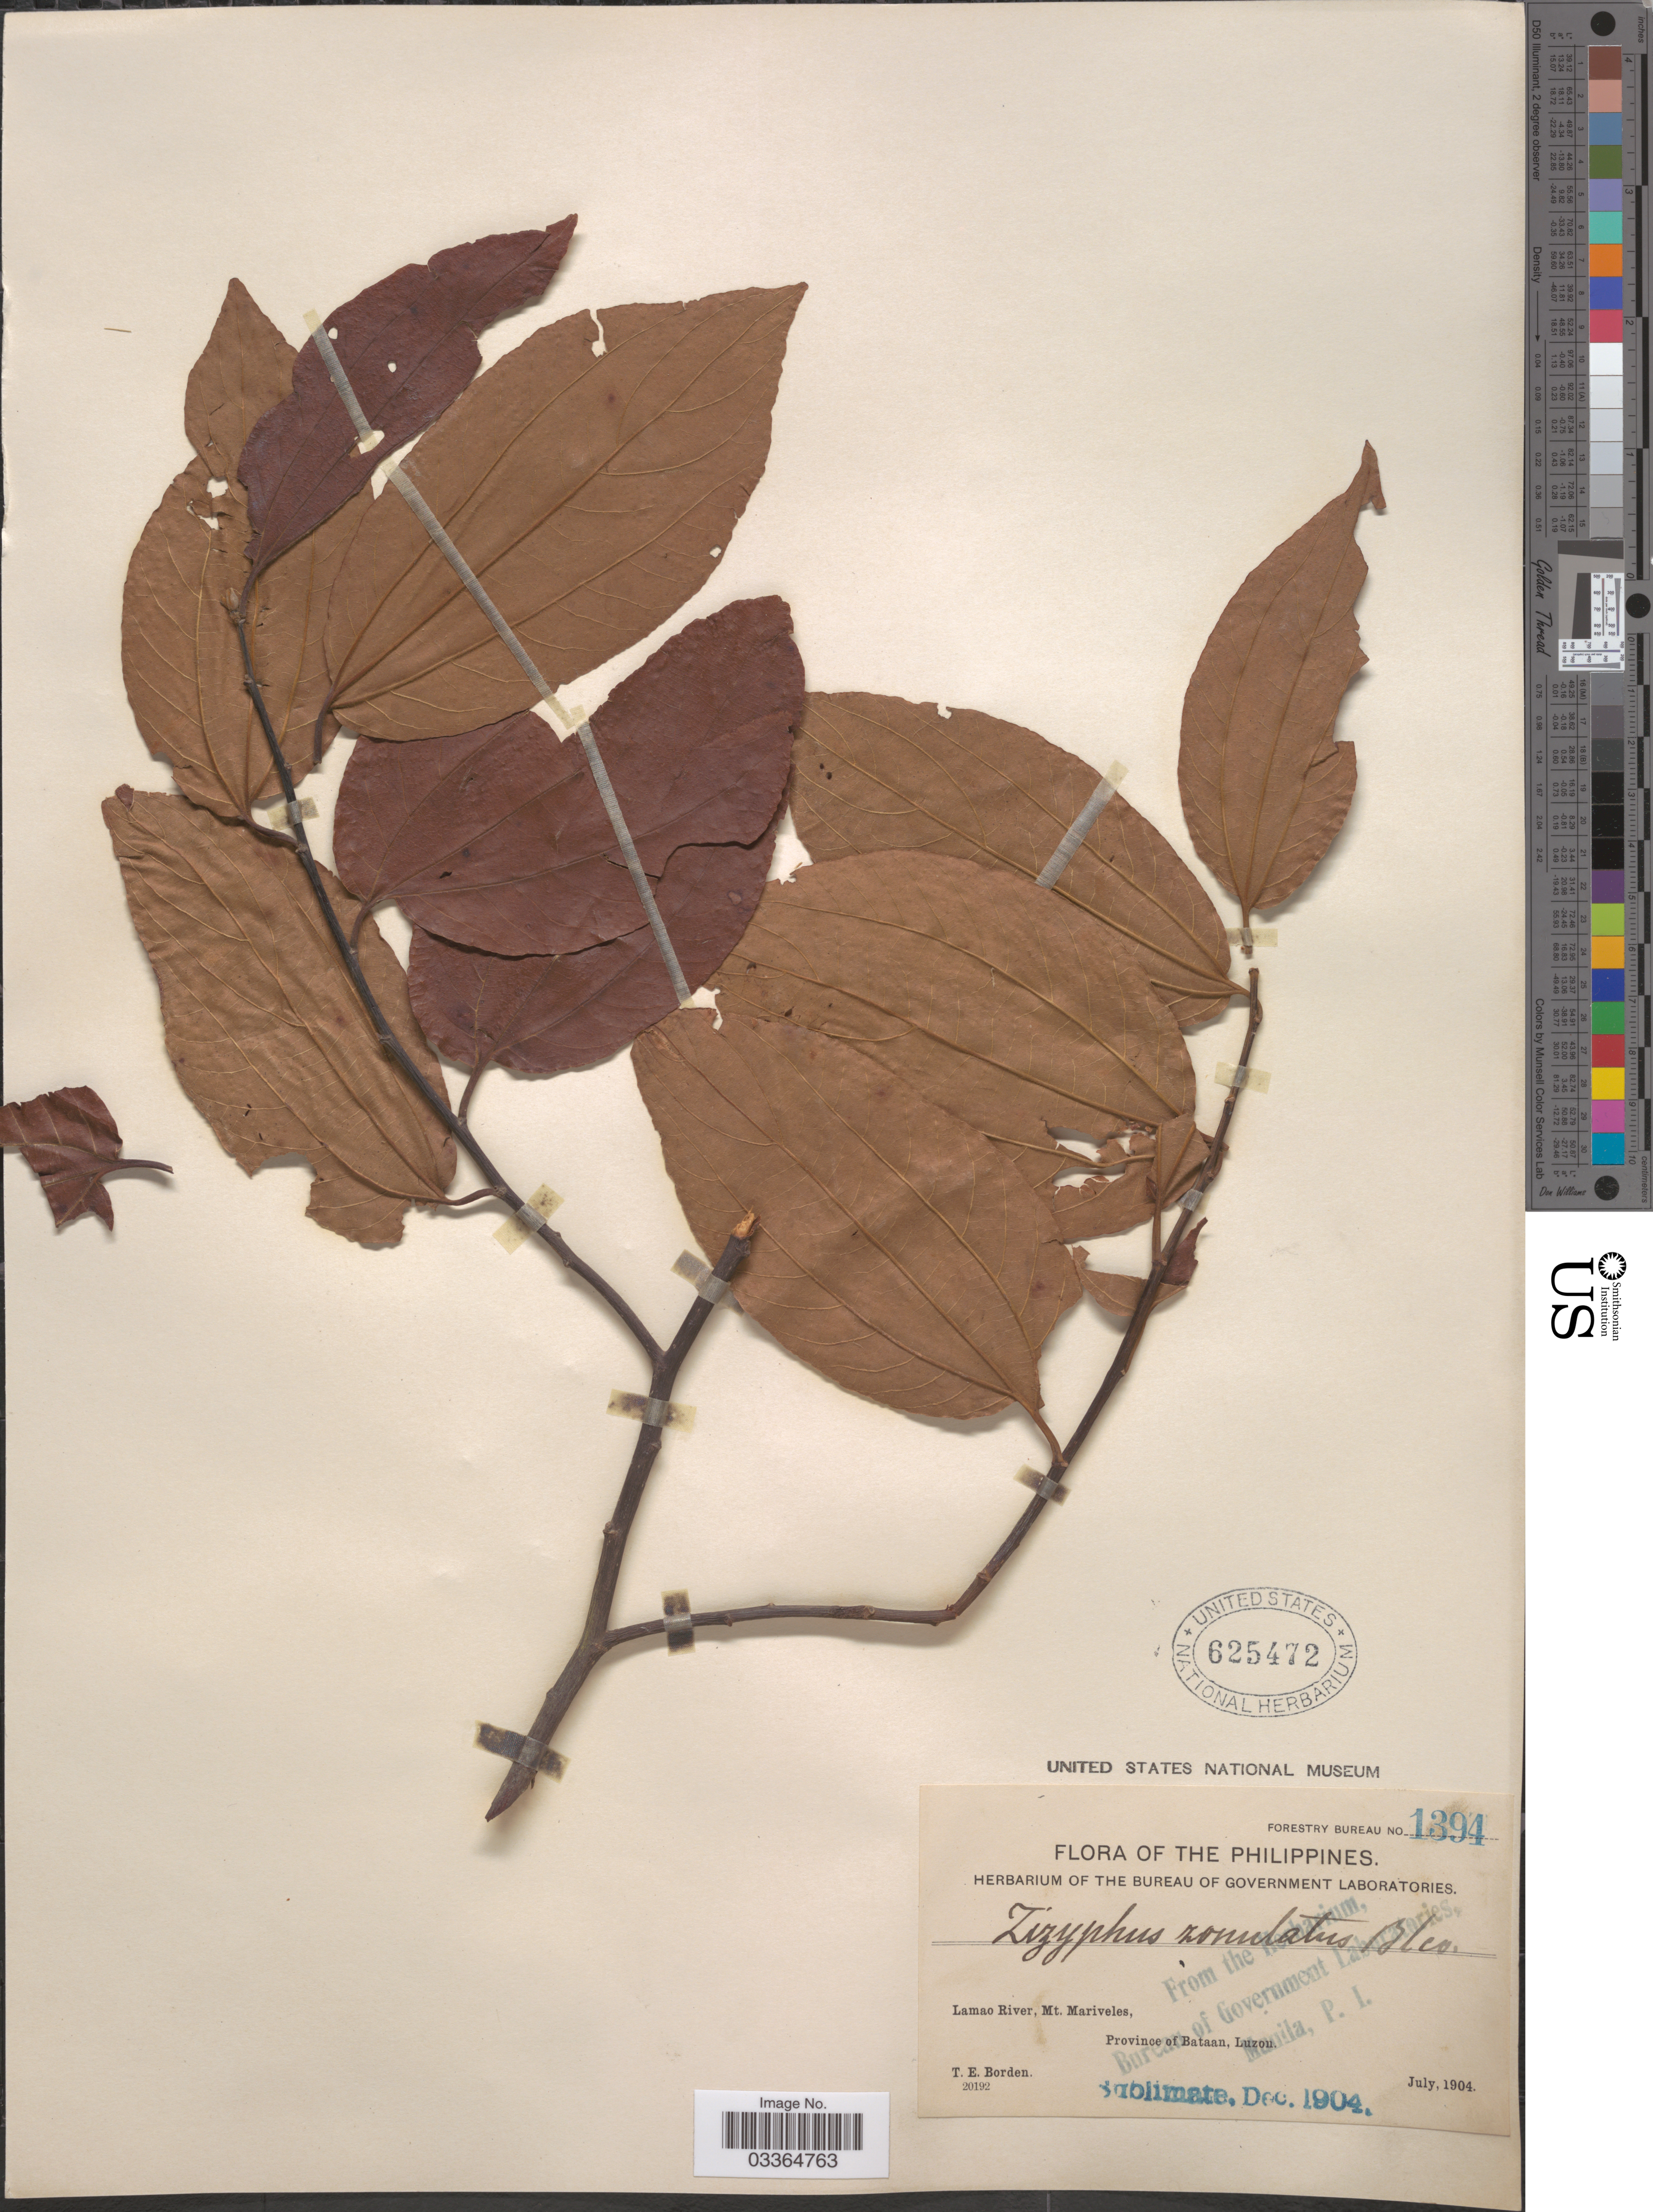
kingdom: Plantae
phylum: Tracheophyta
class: Magnoliopsida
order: Rosales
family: Rhamnaceae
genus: Ziziphus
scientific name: Ziziphus talanai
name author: (Blanco) Merr.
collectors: T. E. Borden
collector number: Forestry Bureau 1394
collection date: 1904-07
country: Philippines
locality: Lamao River, Mt. Mariveles, Province of Bataan, Luzon.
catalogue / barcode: US 625472